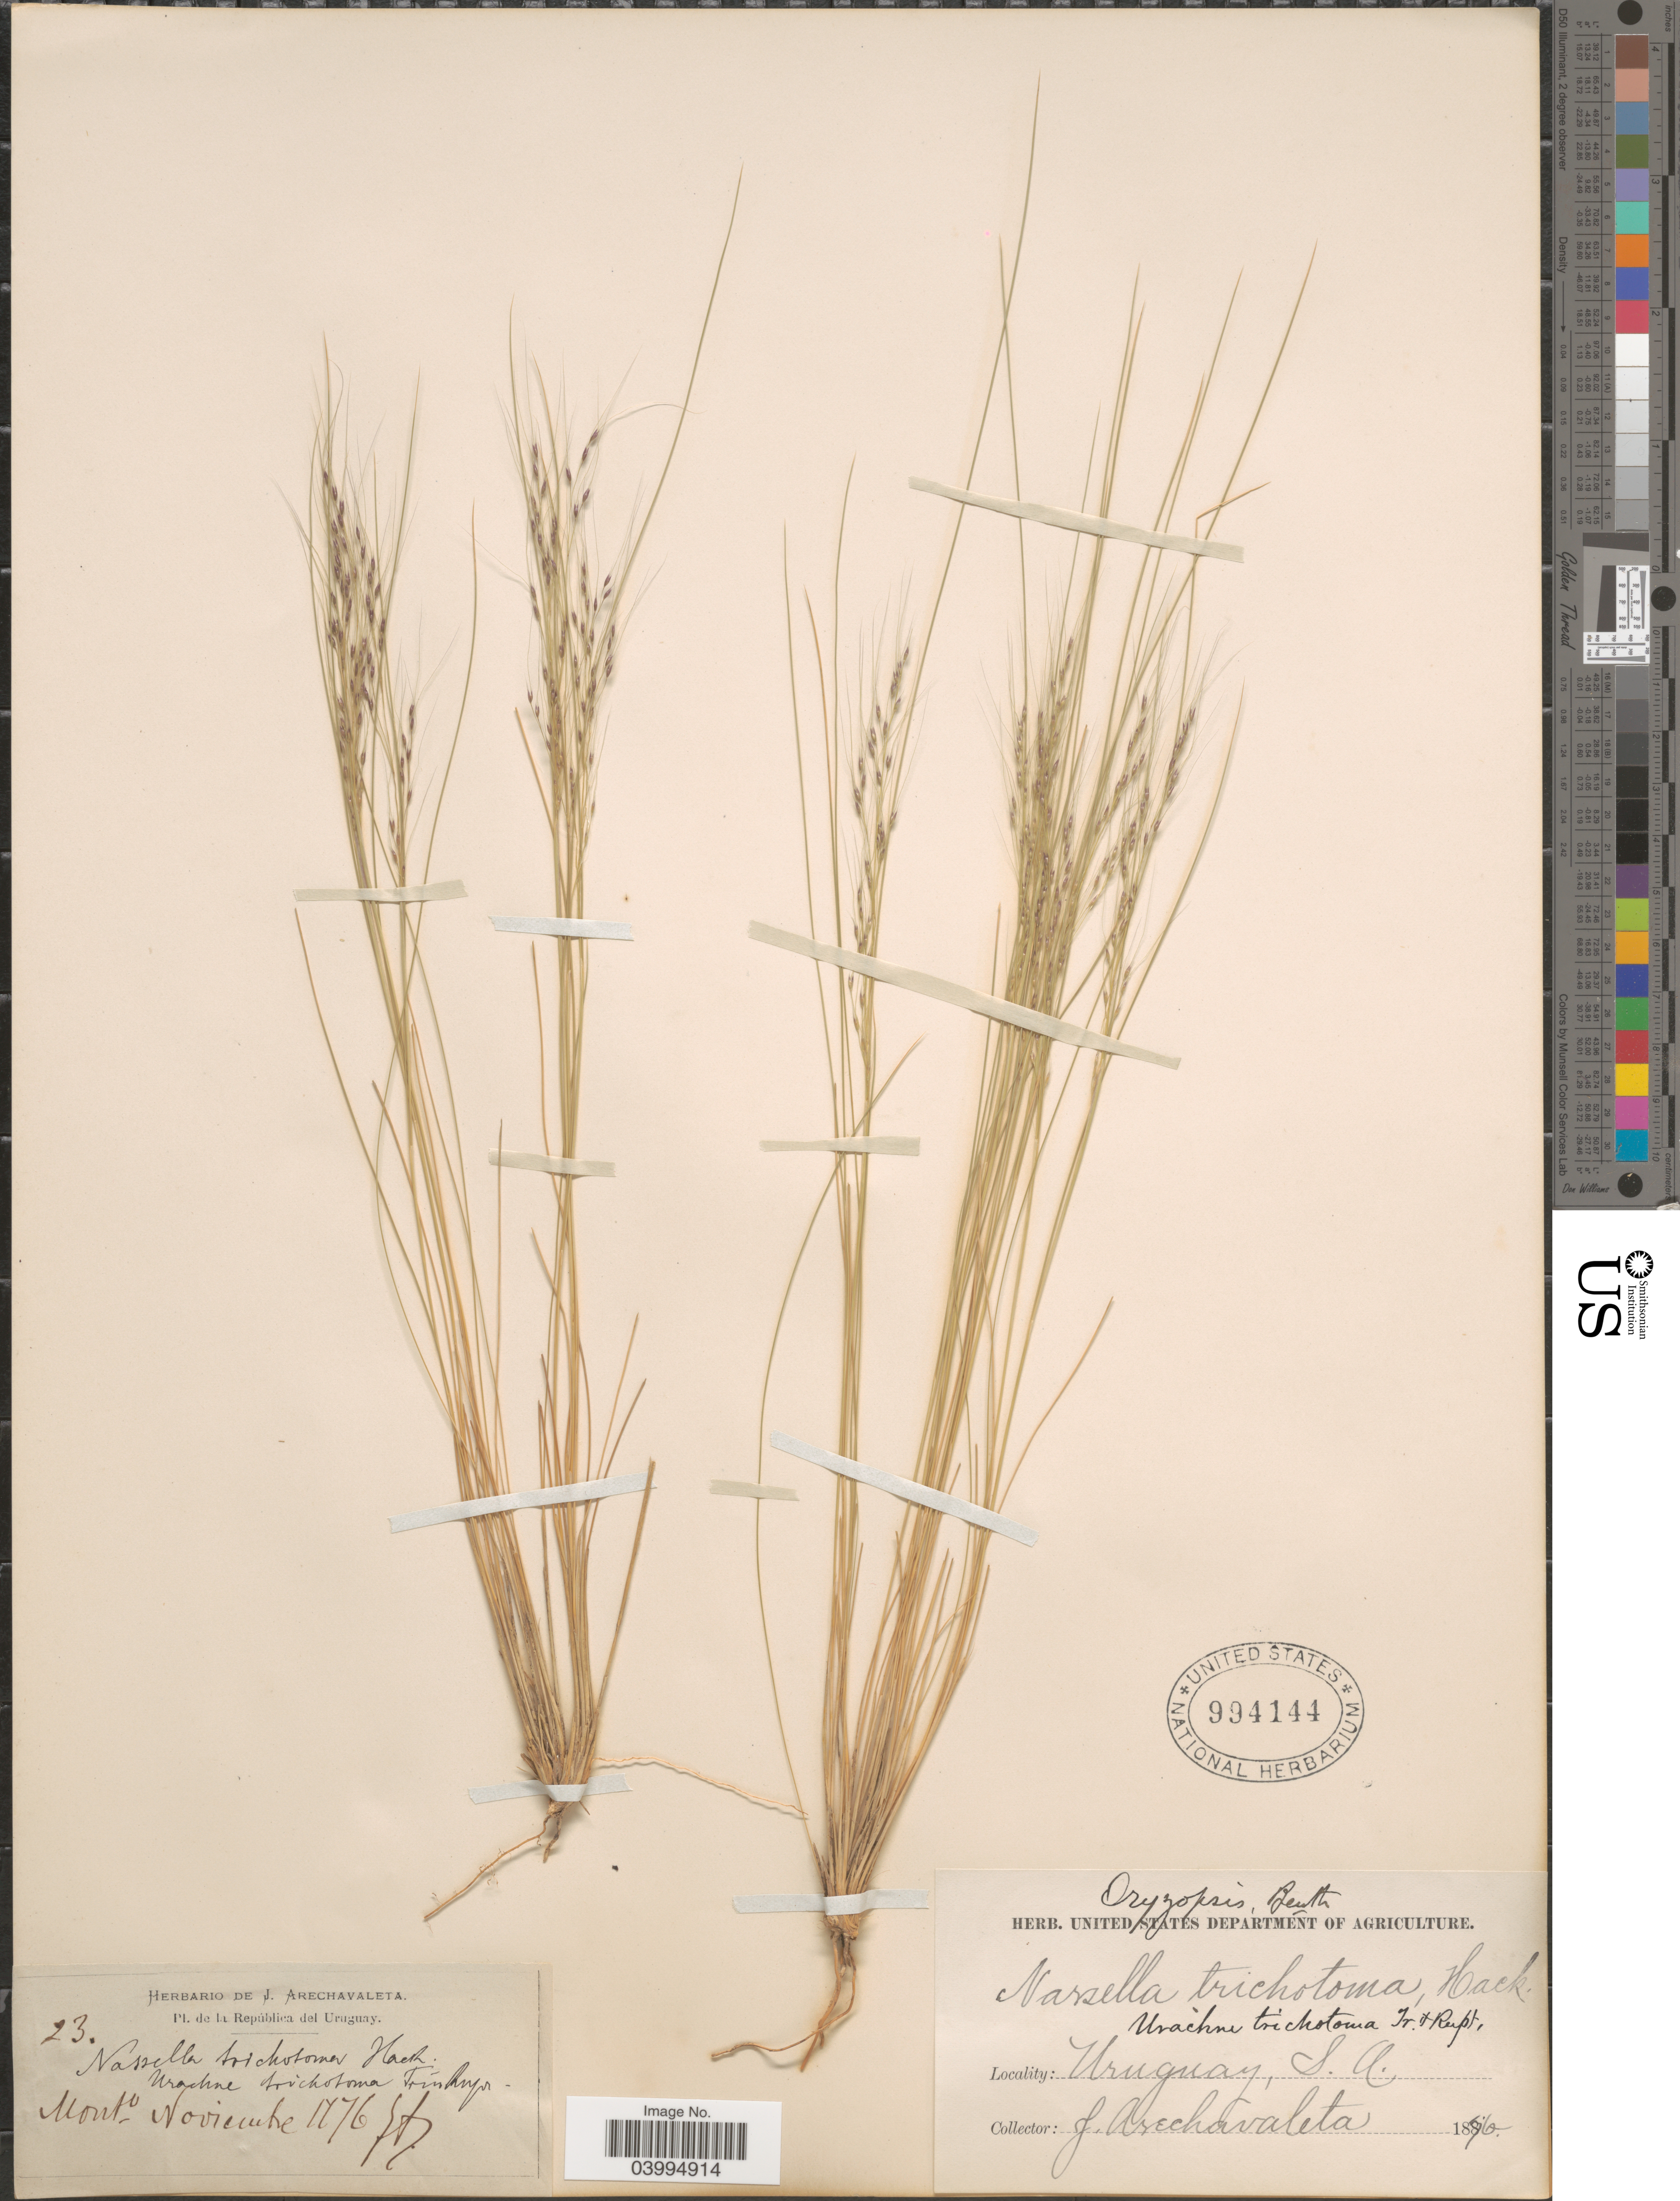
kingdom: Plantae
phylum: Tracheophyta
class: Liliopsida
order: Poales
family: Poaceae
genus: Nassella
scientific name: Nassella trichotoma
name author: (Ness) Hack. ex Arechav.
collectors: J. Arechavaleta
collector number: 23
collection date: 1876-11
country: Uruguay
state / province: Montevideo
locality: La República del Uruguay. Monte.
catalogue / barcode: US 994144